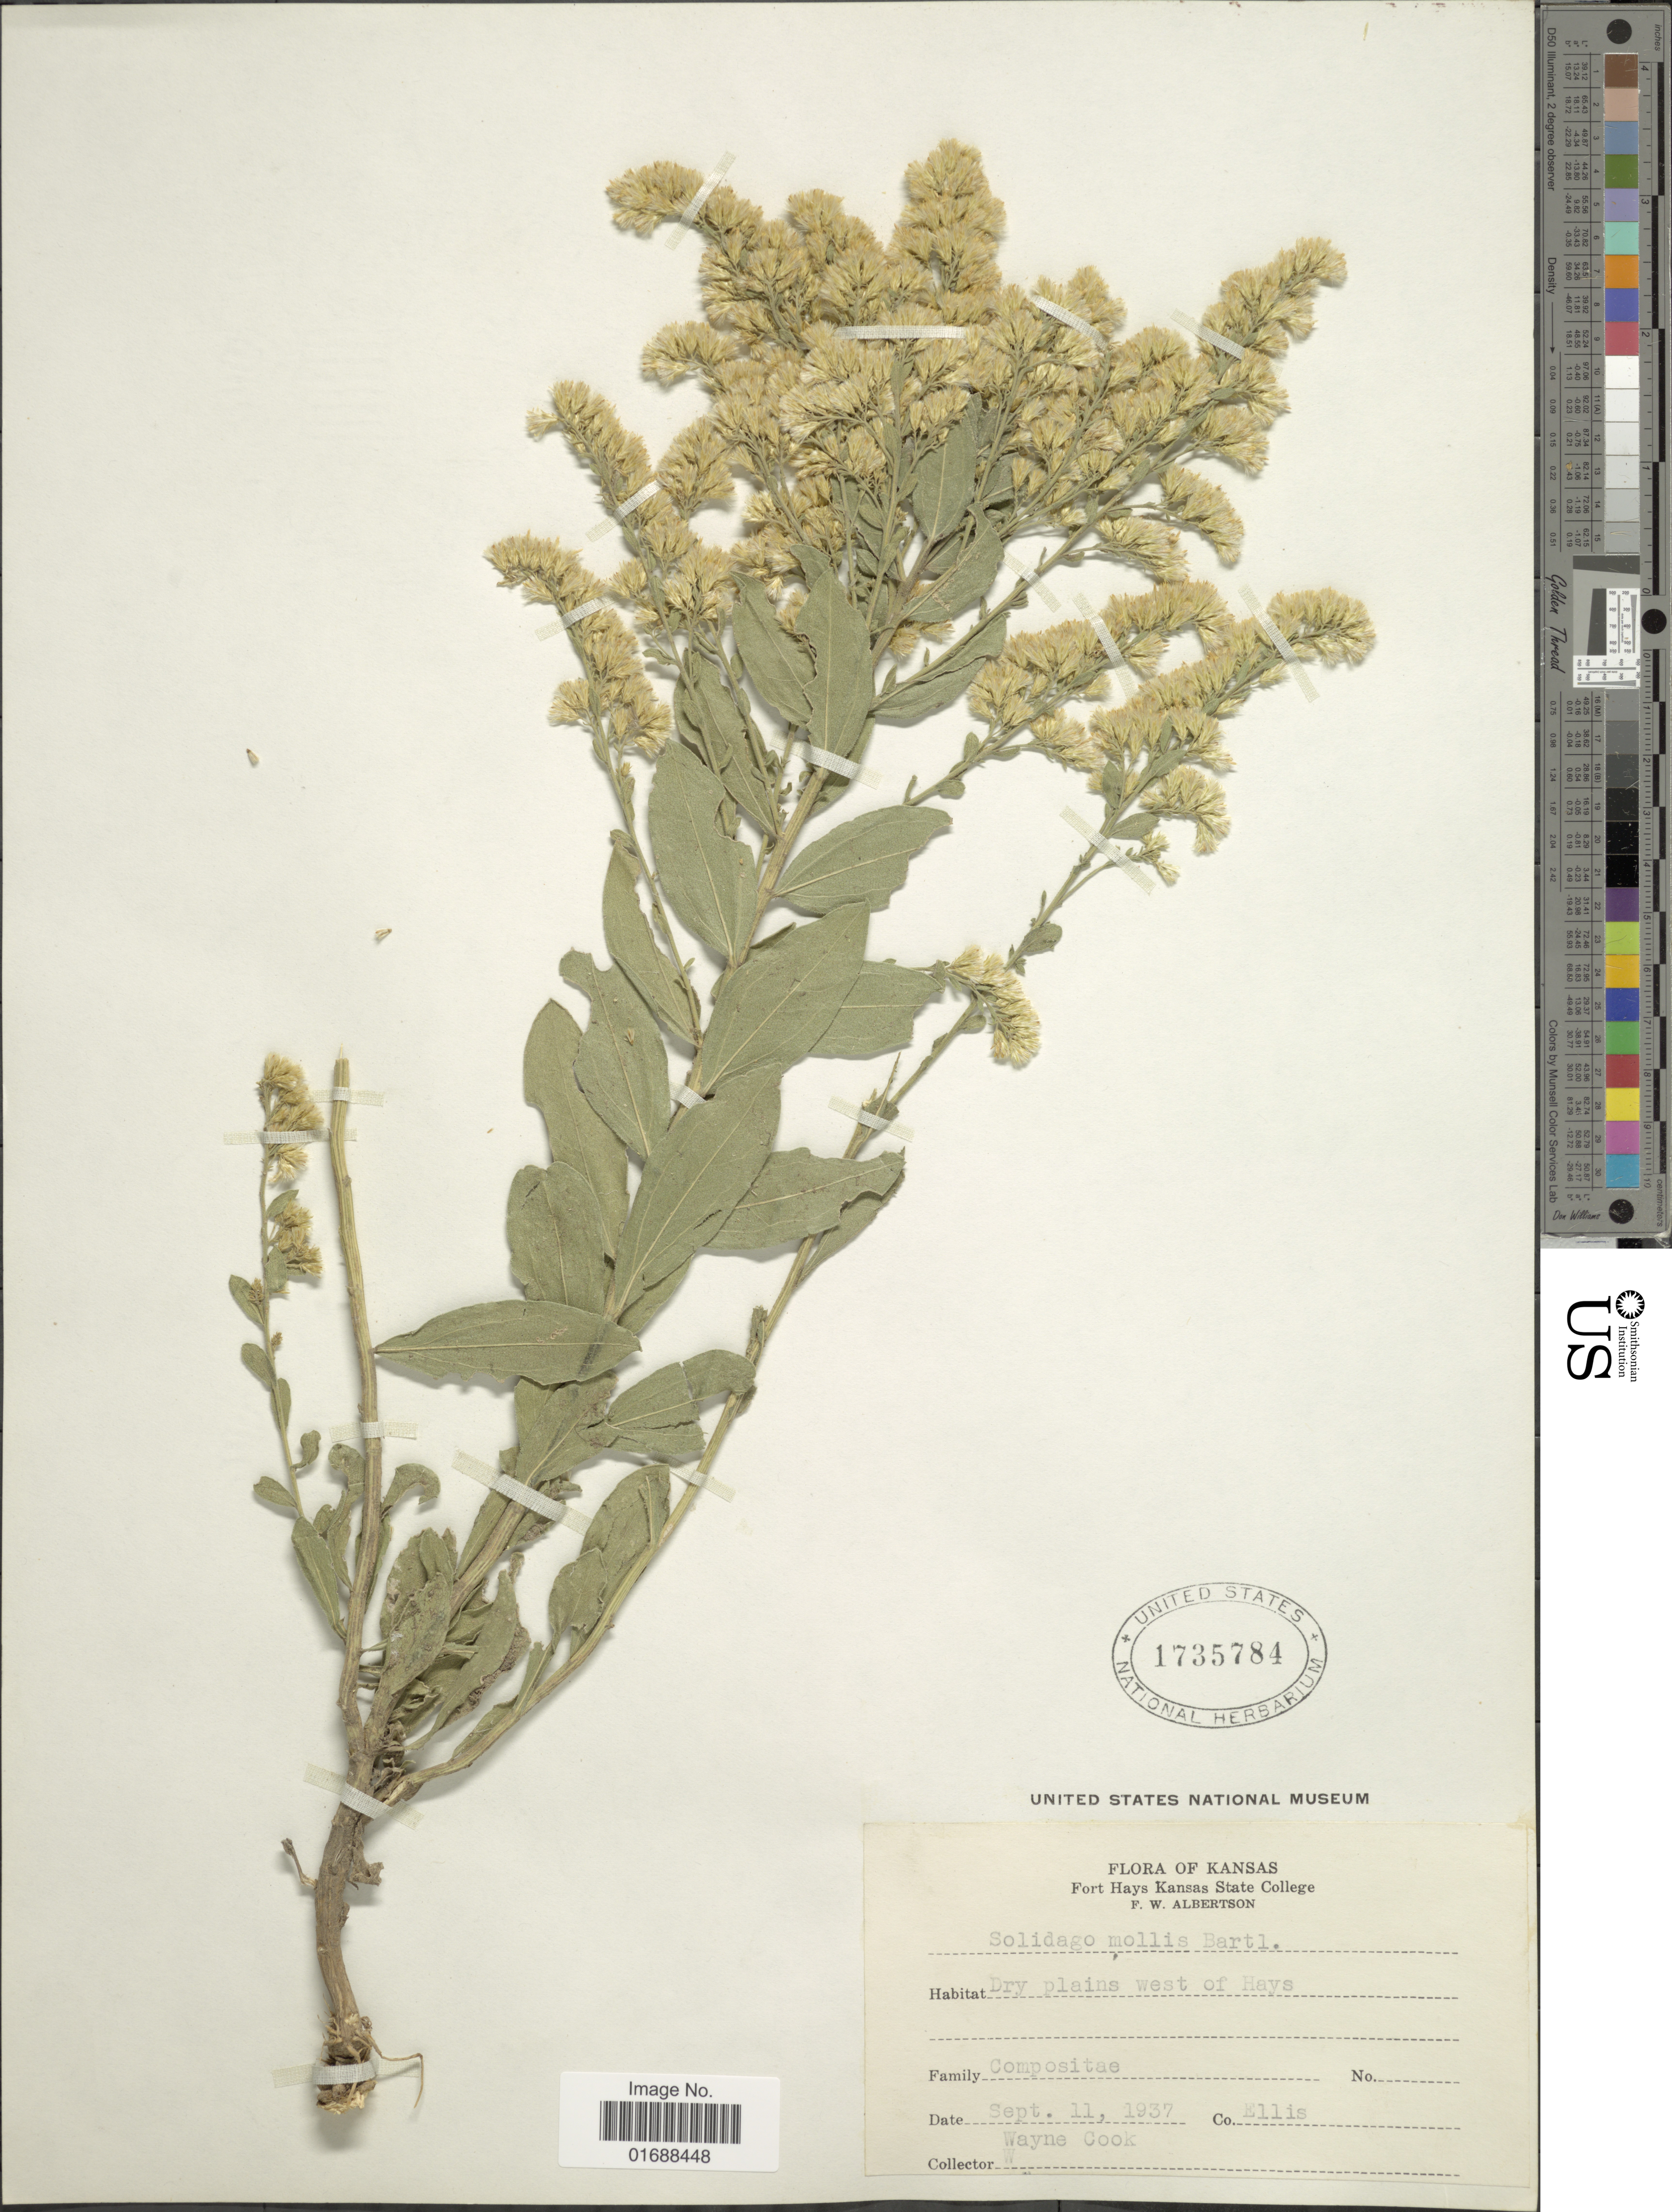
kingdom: Plantae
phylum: Tracheophyta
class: Magnoliopsida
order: Asterales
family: Asteraceae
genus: Solidago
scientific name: Solidago mollis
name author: Bartl.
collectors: W. J. Cook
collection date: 1937-09-11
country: United States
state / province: Kansas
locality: Co. Ellis. West of Hays.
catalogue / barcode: US 1735784